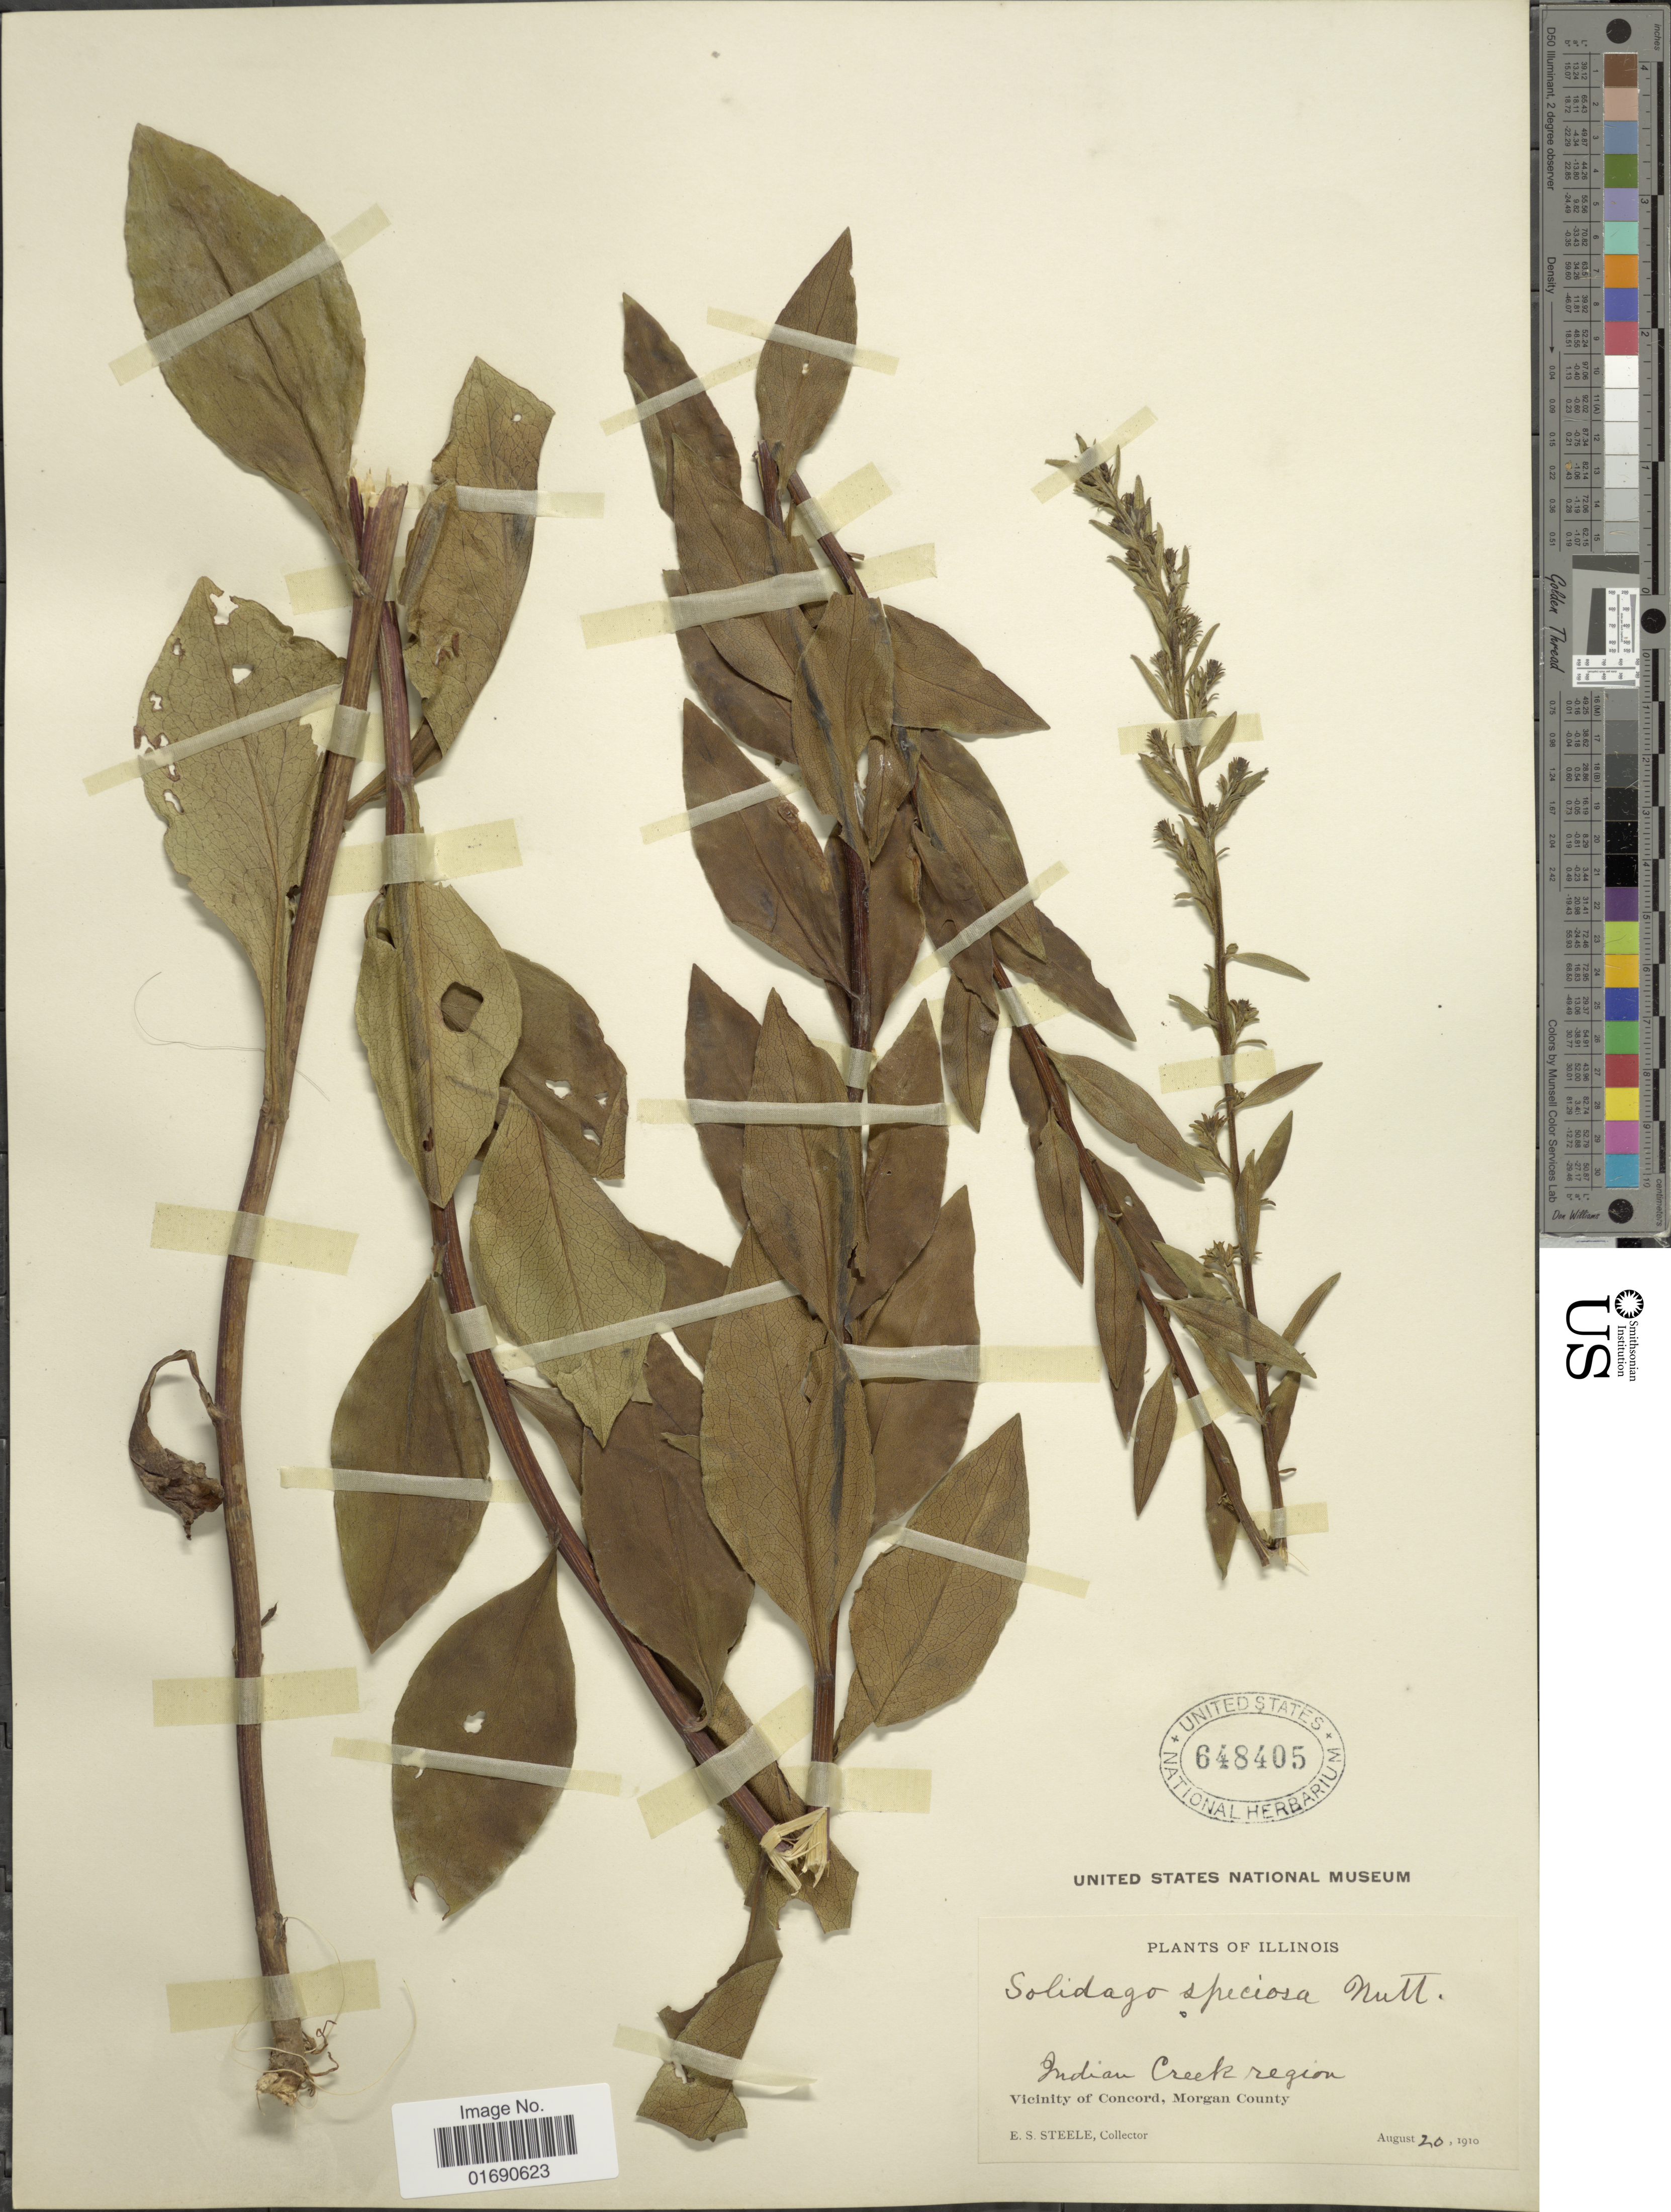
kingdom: Plantae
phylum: Tracheophyta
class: Magnoliopsida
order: Asterales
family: Asteraceae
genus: Solidago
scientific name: Solidago speciosa var. angustata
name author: Torr. & A. Gray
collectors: E. Steele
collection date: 1910-08-20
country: United States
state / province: Illinois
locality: Indian Creek region, Vicinity of Concord, Morgan County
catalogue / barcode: US 648405